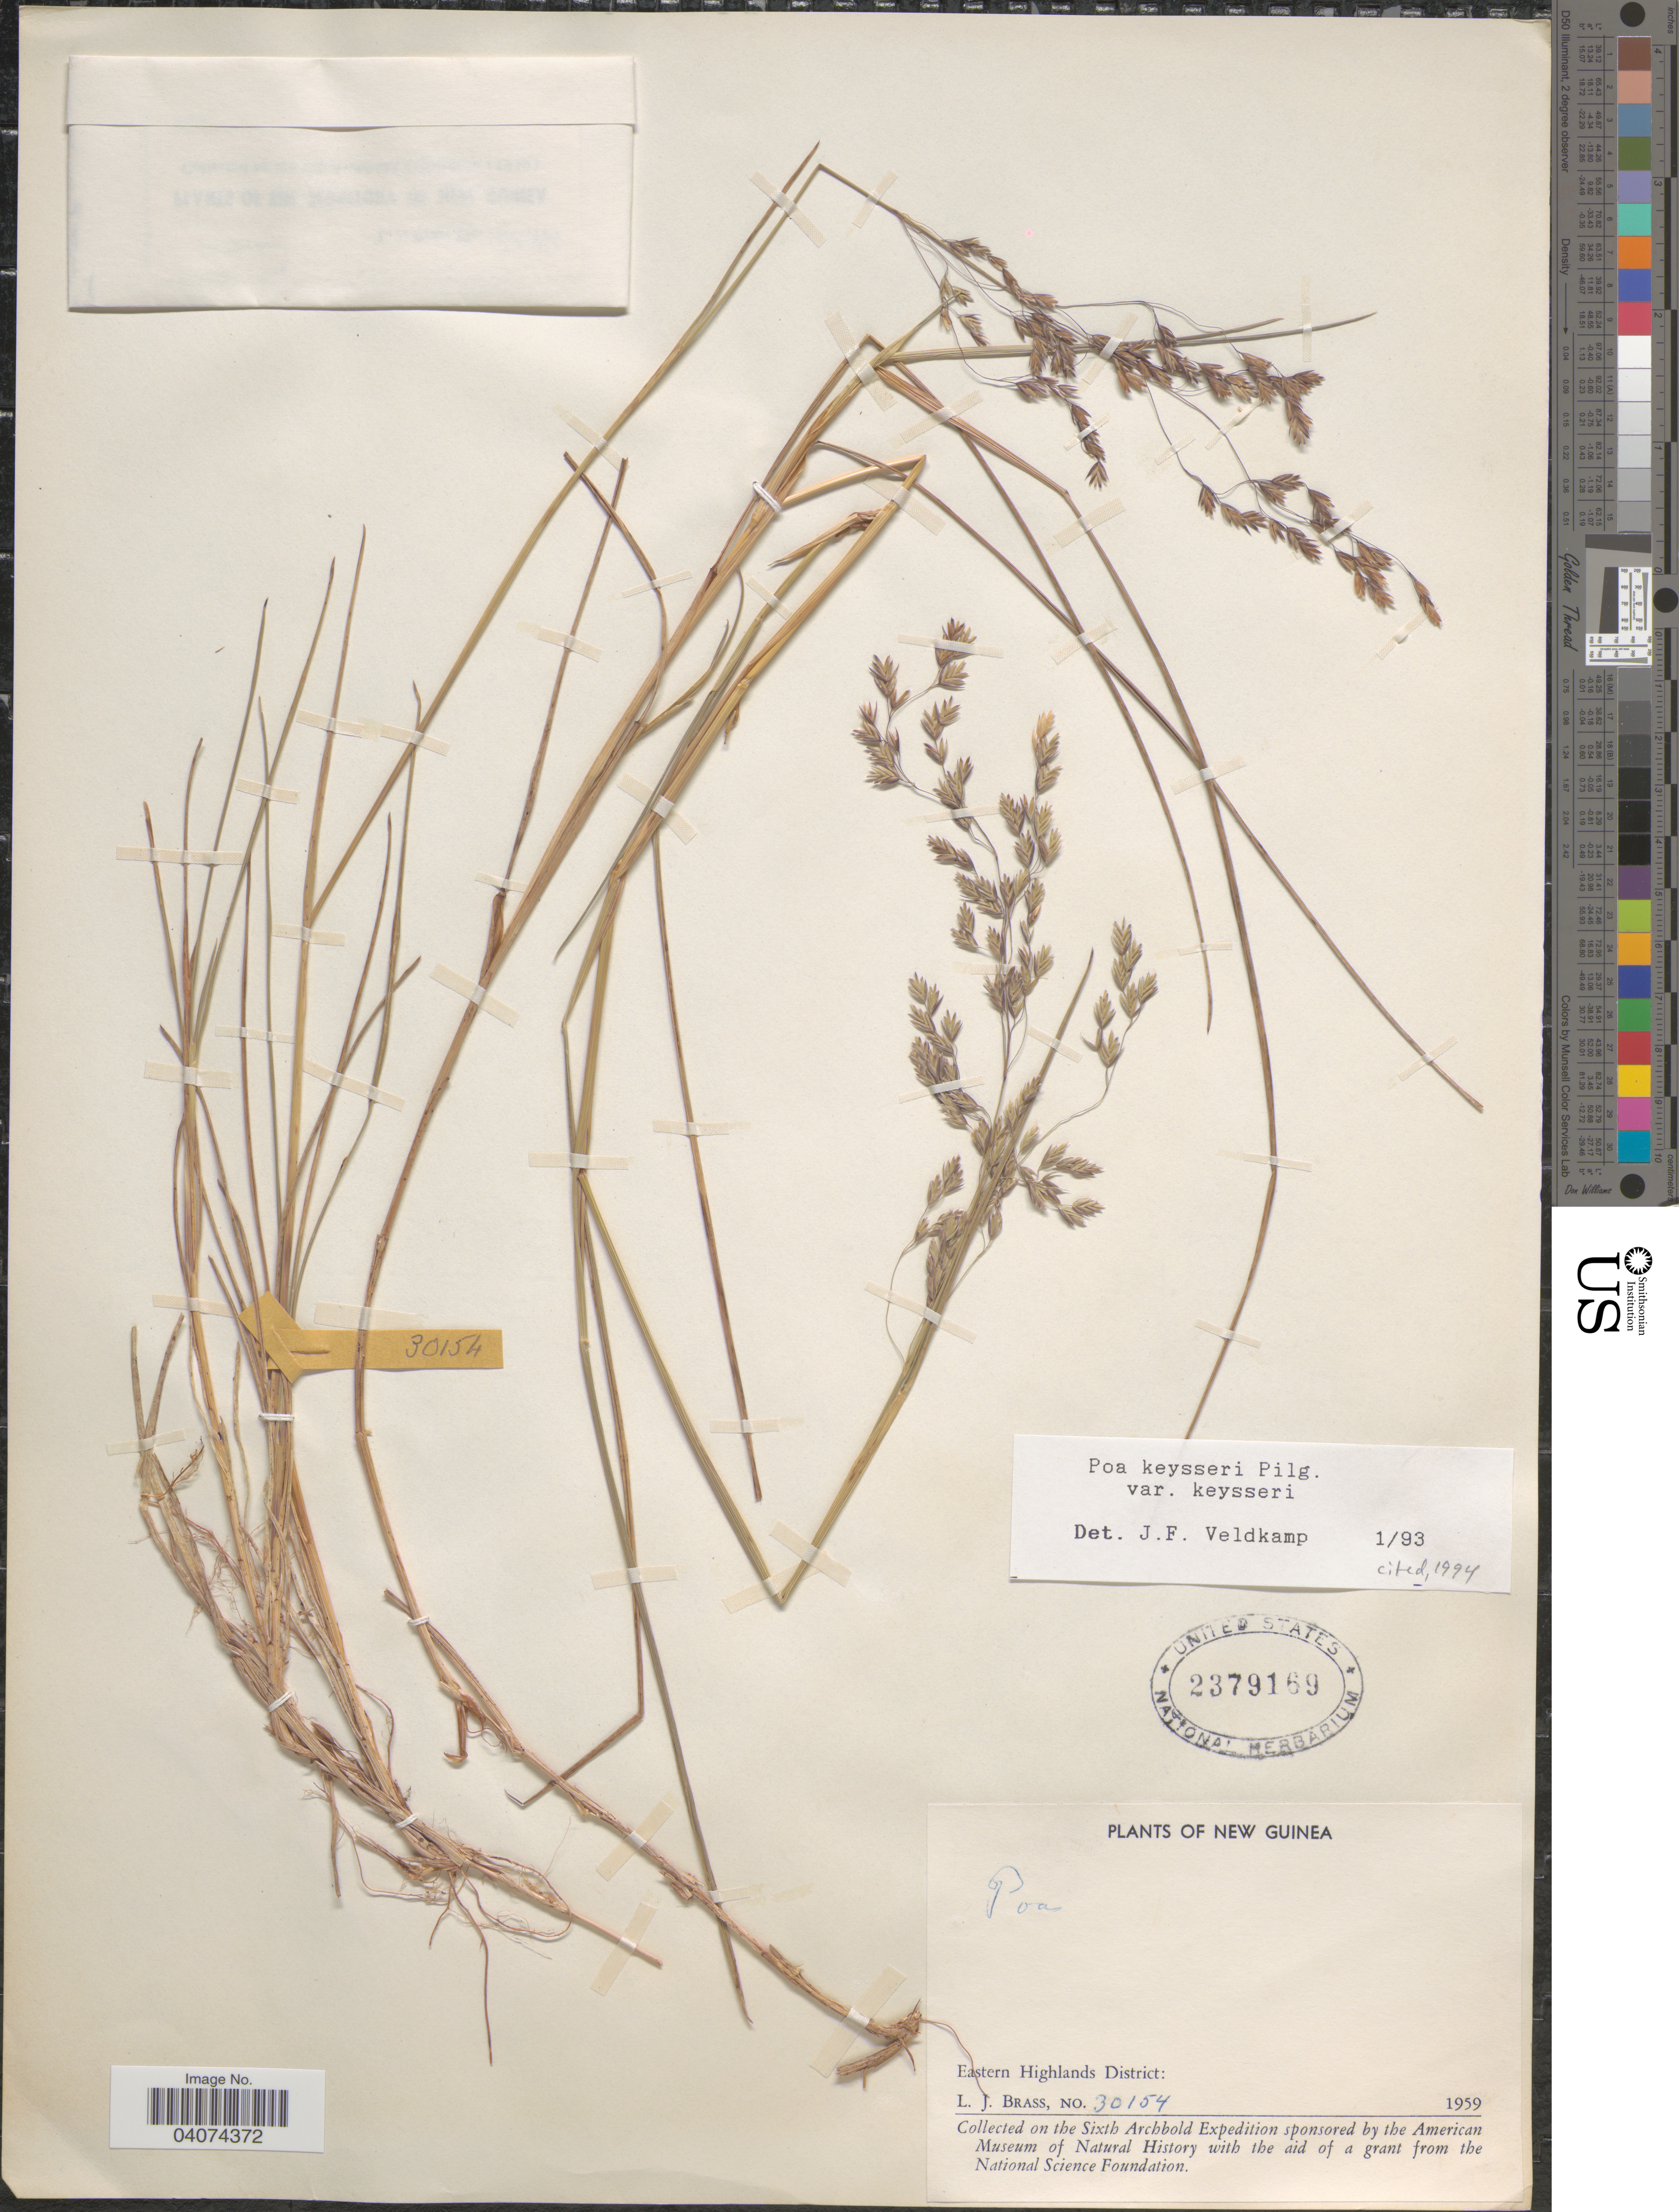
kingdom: Plantae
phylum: Tracheophyta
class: Liliopsida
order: Poales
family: Poaceae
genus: Poa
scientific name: Poa keysseri subsp. keysseri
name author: Pilg.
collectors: L. J. Brass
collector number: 30154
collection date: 1959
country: Papua New Guinea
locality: New Guinea. Eastern Highlands District: The Sixth Archbold Expedition.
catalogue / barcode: US 2379169